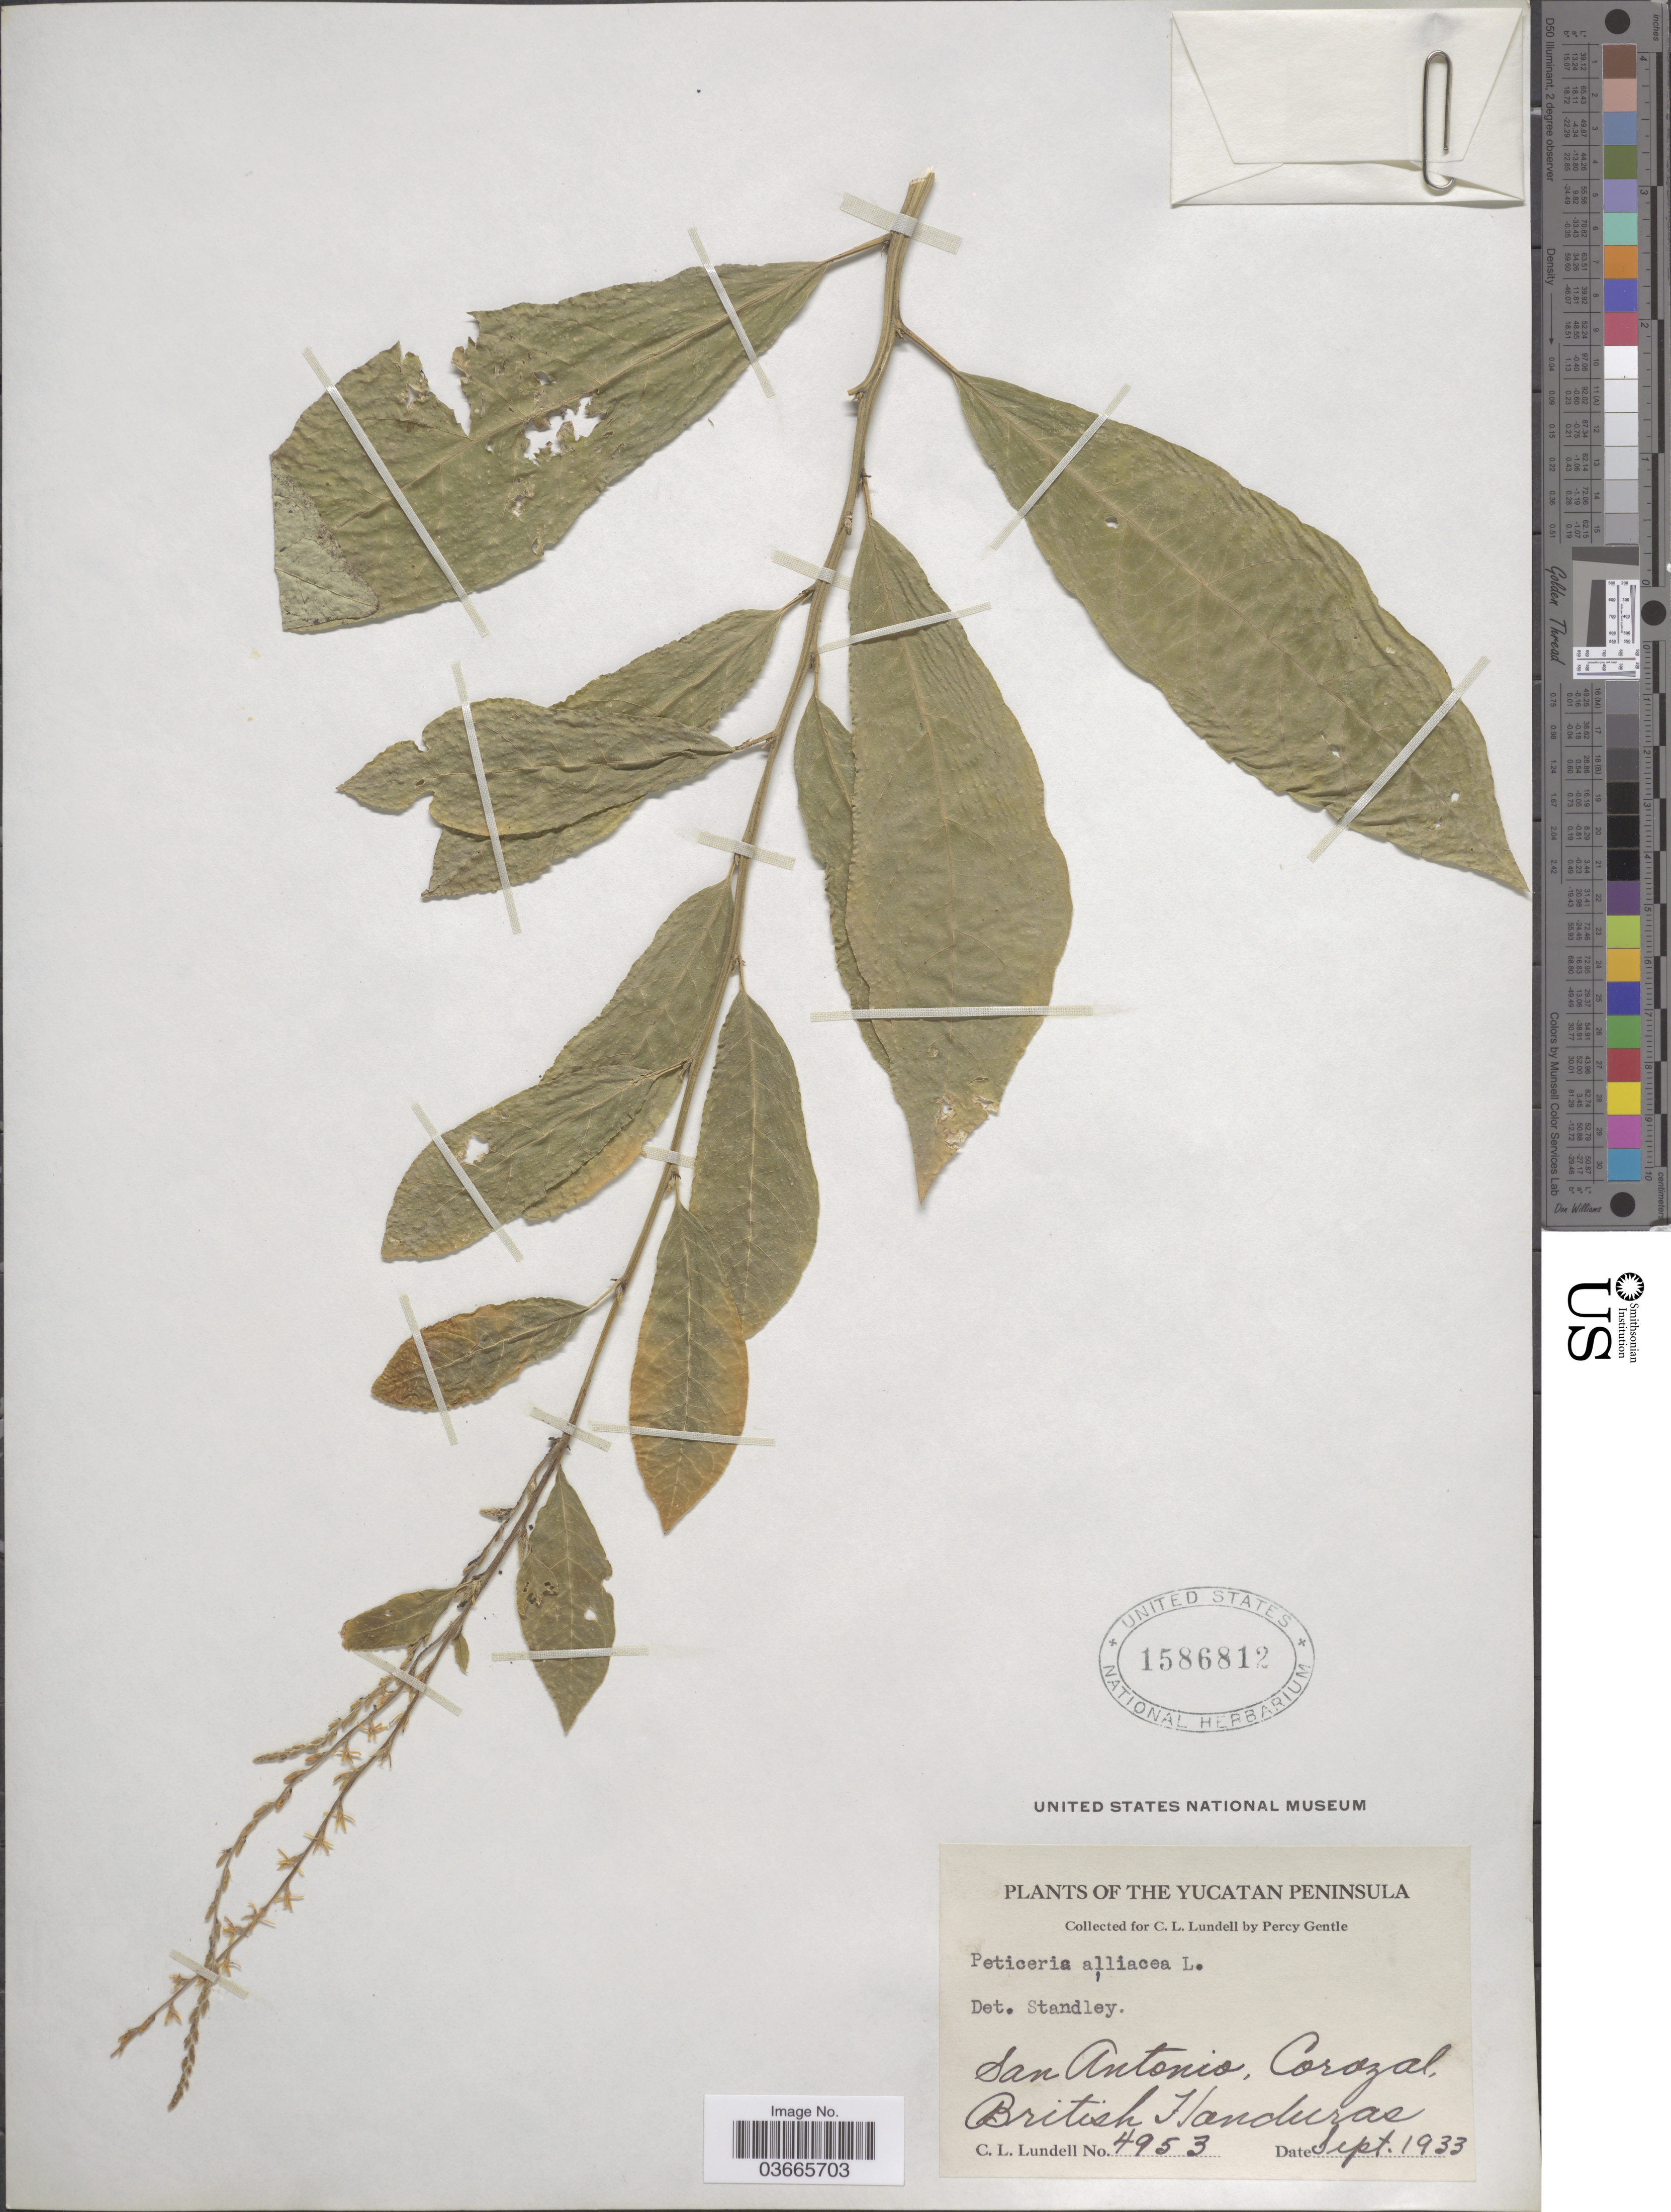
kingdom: Plantae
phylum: Tracheophyta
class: Magnoliopsida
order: Caryophyllales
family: Phytolaccaceae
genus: Petiveria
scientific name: Petiveria alliacea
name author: L.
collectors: P. H. Gentle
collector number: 4953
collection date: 1933-09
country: Belize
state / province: Corozal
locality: San Antonio, Corozal, British Honduras.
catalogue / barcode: US 1586812